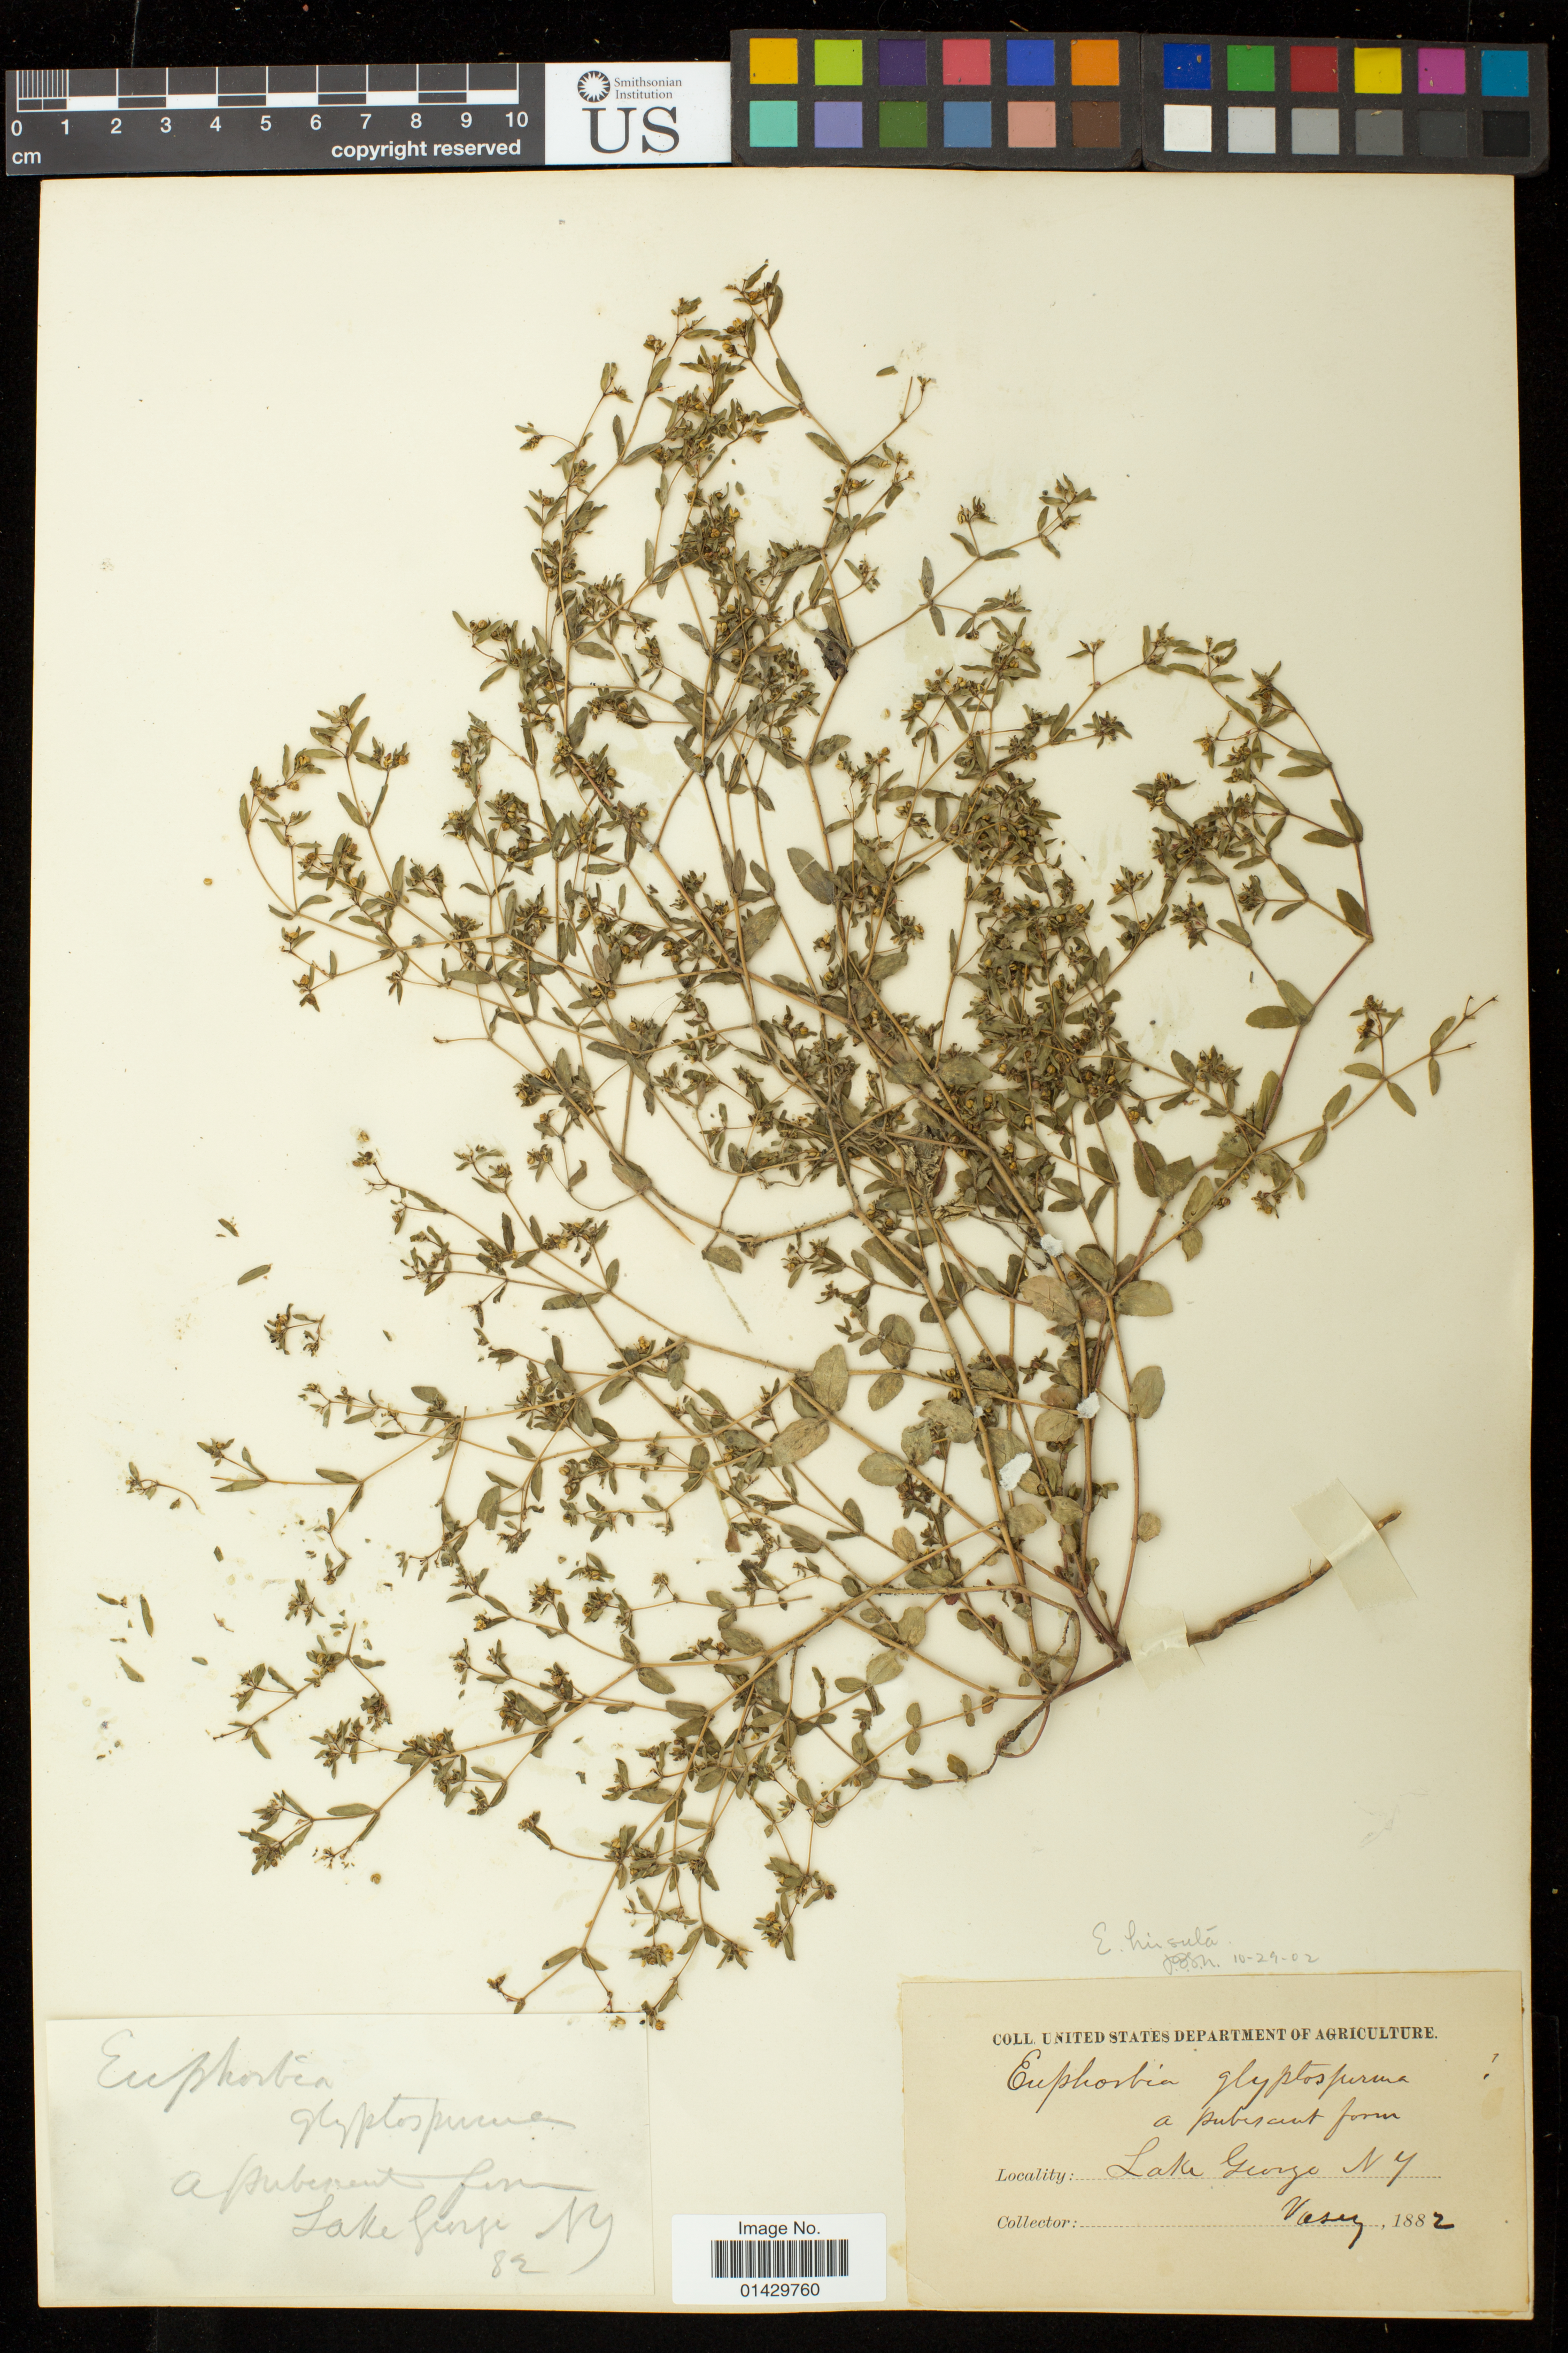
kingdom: Plantae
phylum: Tracheophyta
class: Magnoliopsida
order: Malpighiales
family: Euphorbiaceae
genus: Euphorbia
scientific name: Euphorbia vermiculata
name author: Raf.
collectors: Vasey, --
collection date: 1882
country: United States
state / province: New York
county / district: Warren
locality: Lake George